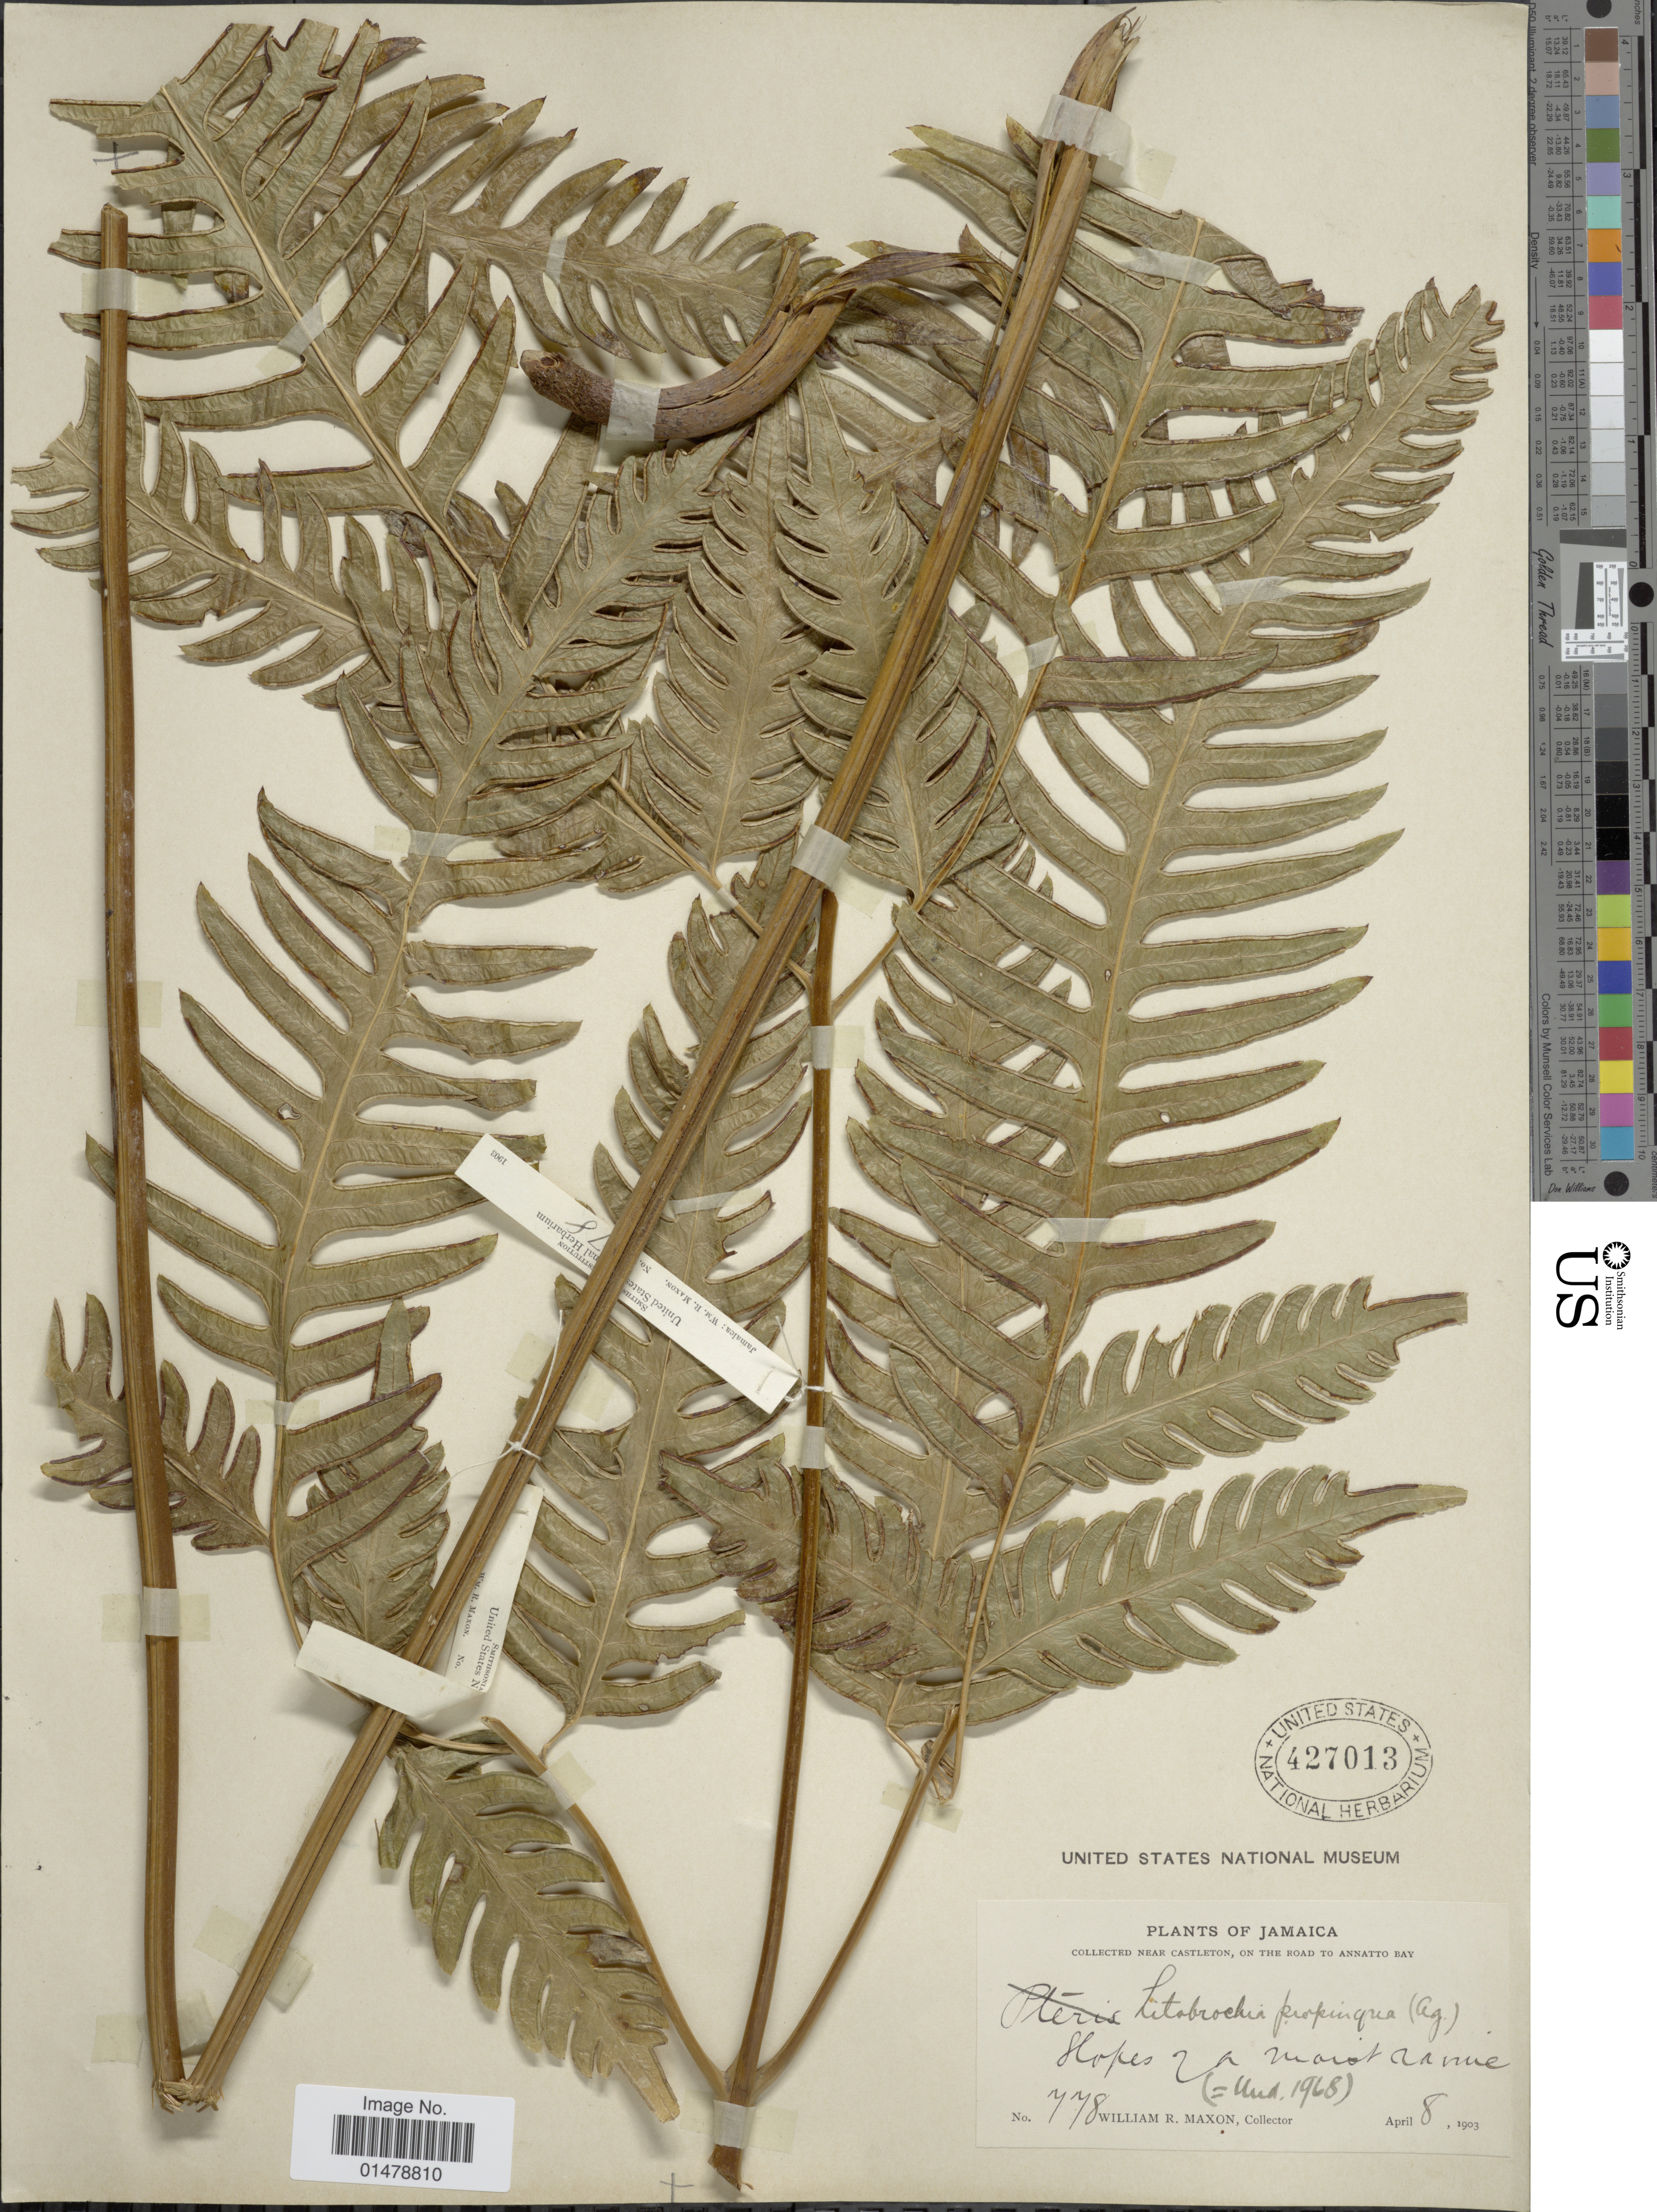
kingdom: Plantae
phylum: Tracheophyta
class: Polypodiopsida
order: Polypodiales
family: Pteridaceae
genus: Pteris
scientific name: Pteris propinqua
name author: J. Agardh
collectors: W. R. Maxon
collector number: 778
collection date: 1903-04-08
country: Jamaica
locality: Near Castleton, on the road to Annatto Bay. Slopes of a moist ravine.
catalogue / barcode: US 427013